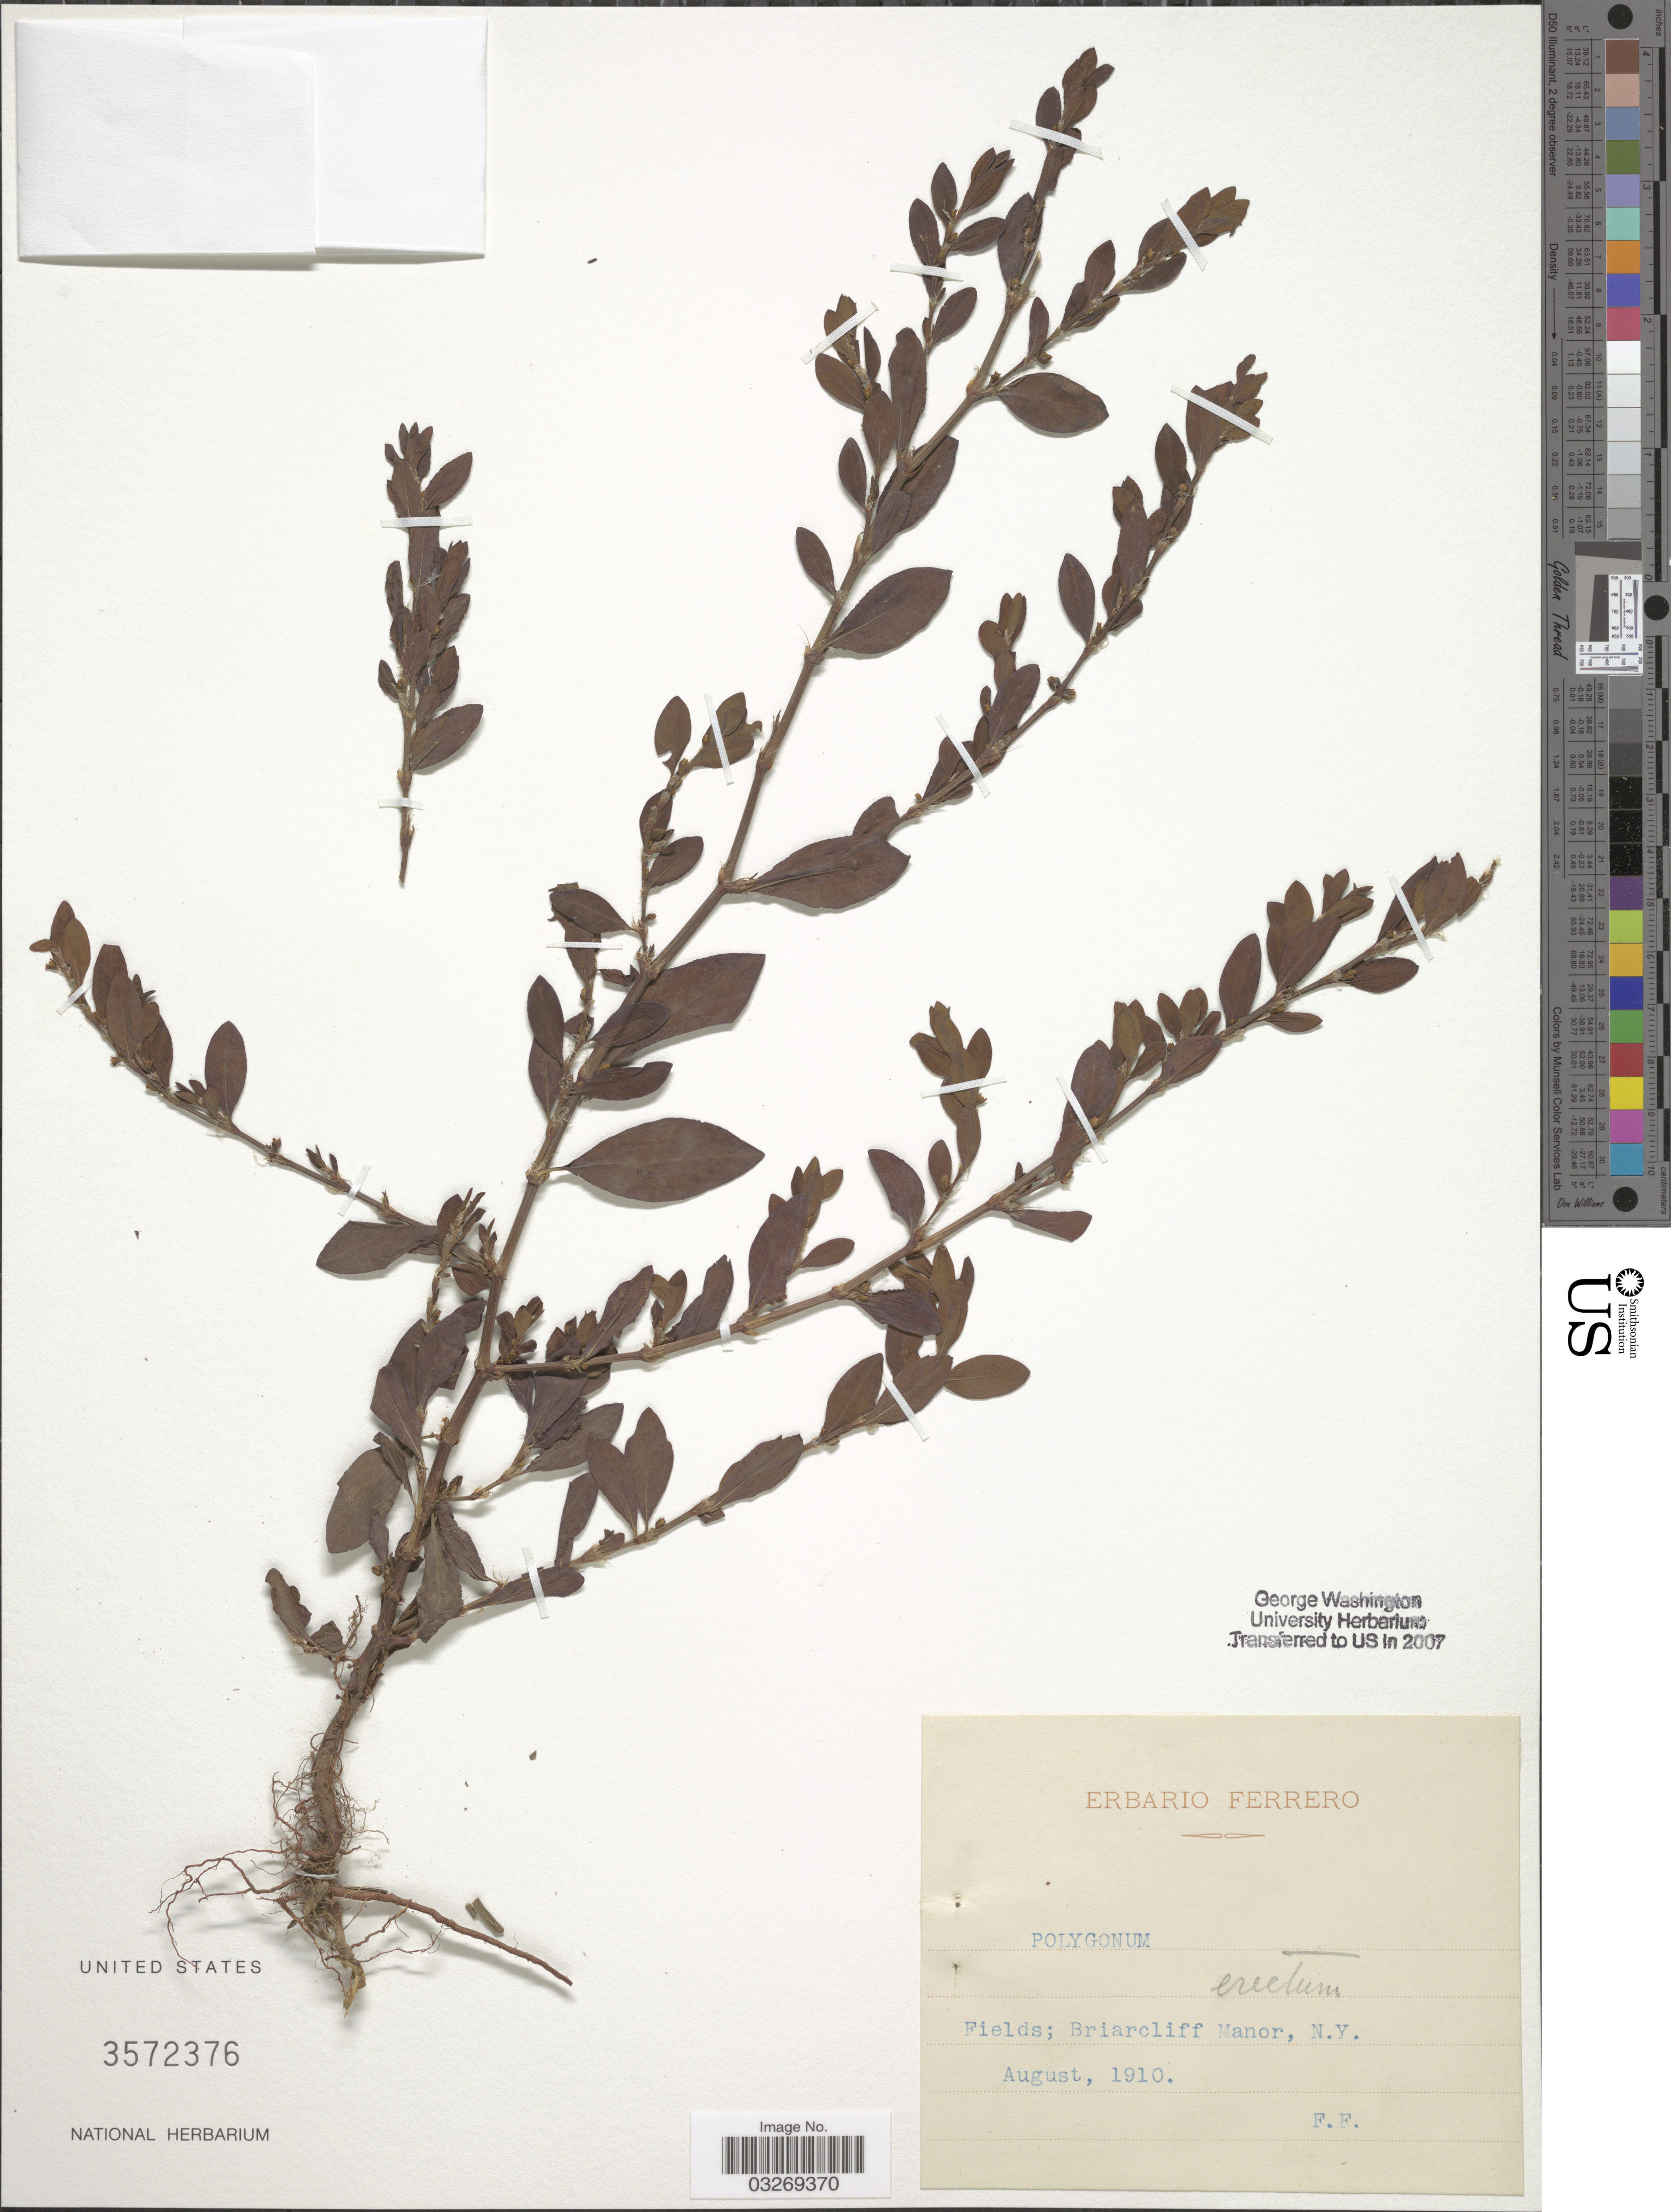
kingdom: Plantae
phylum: Tracheophyta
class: Magnoliopsida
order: Caryophyllales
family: Polygonaceae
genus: Polygonum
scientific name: Polygonum erectum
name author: L.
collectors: F. Ferrero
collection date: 1910-09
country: United States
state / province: New York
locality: Fields; Briarcliff Manor.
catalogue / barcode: US 3572376